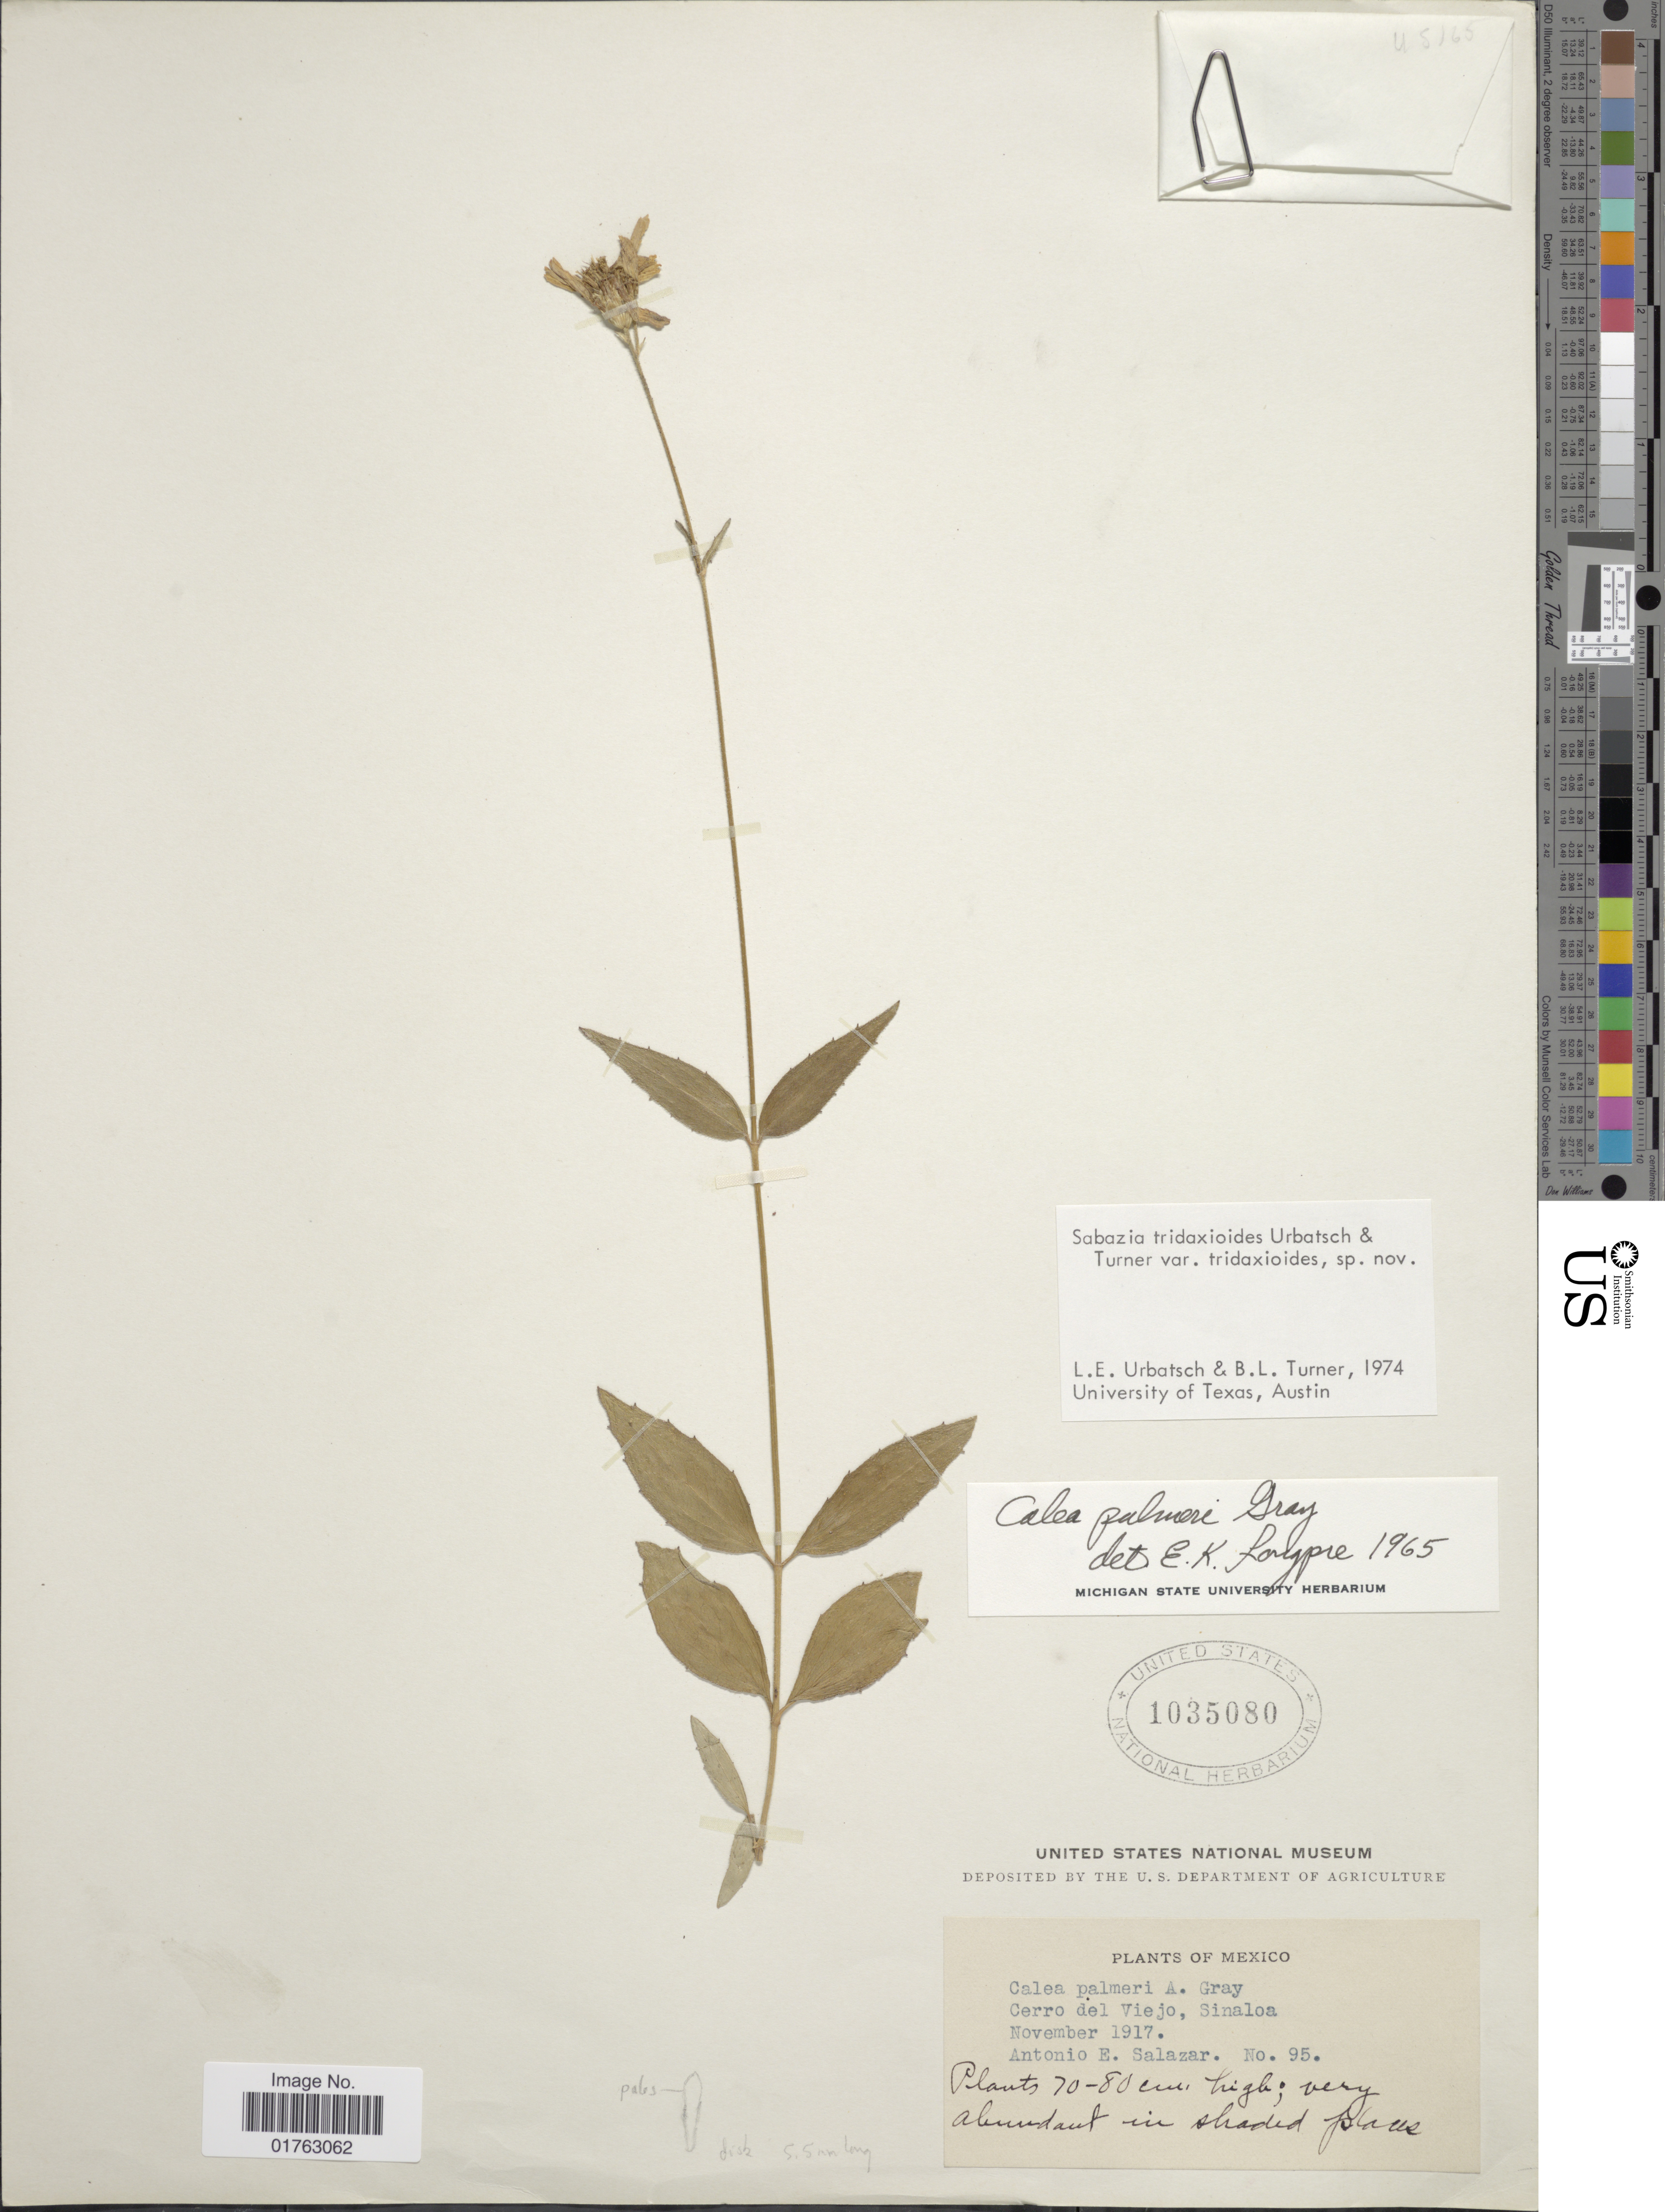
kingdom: Plantae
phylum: Tracheophyta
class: Magnoliopsida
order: Asterales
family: Asteraceae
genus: Sabazia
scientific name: Sabazia tridacioides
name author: & B.L. Turner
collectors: A. E. Salazar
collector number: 95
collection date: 1917-11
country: Mexico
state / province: Sinaloa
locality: Cerro del Viejo, Sinaloa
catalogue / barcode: US 1035080